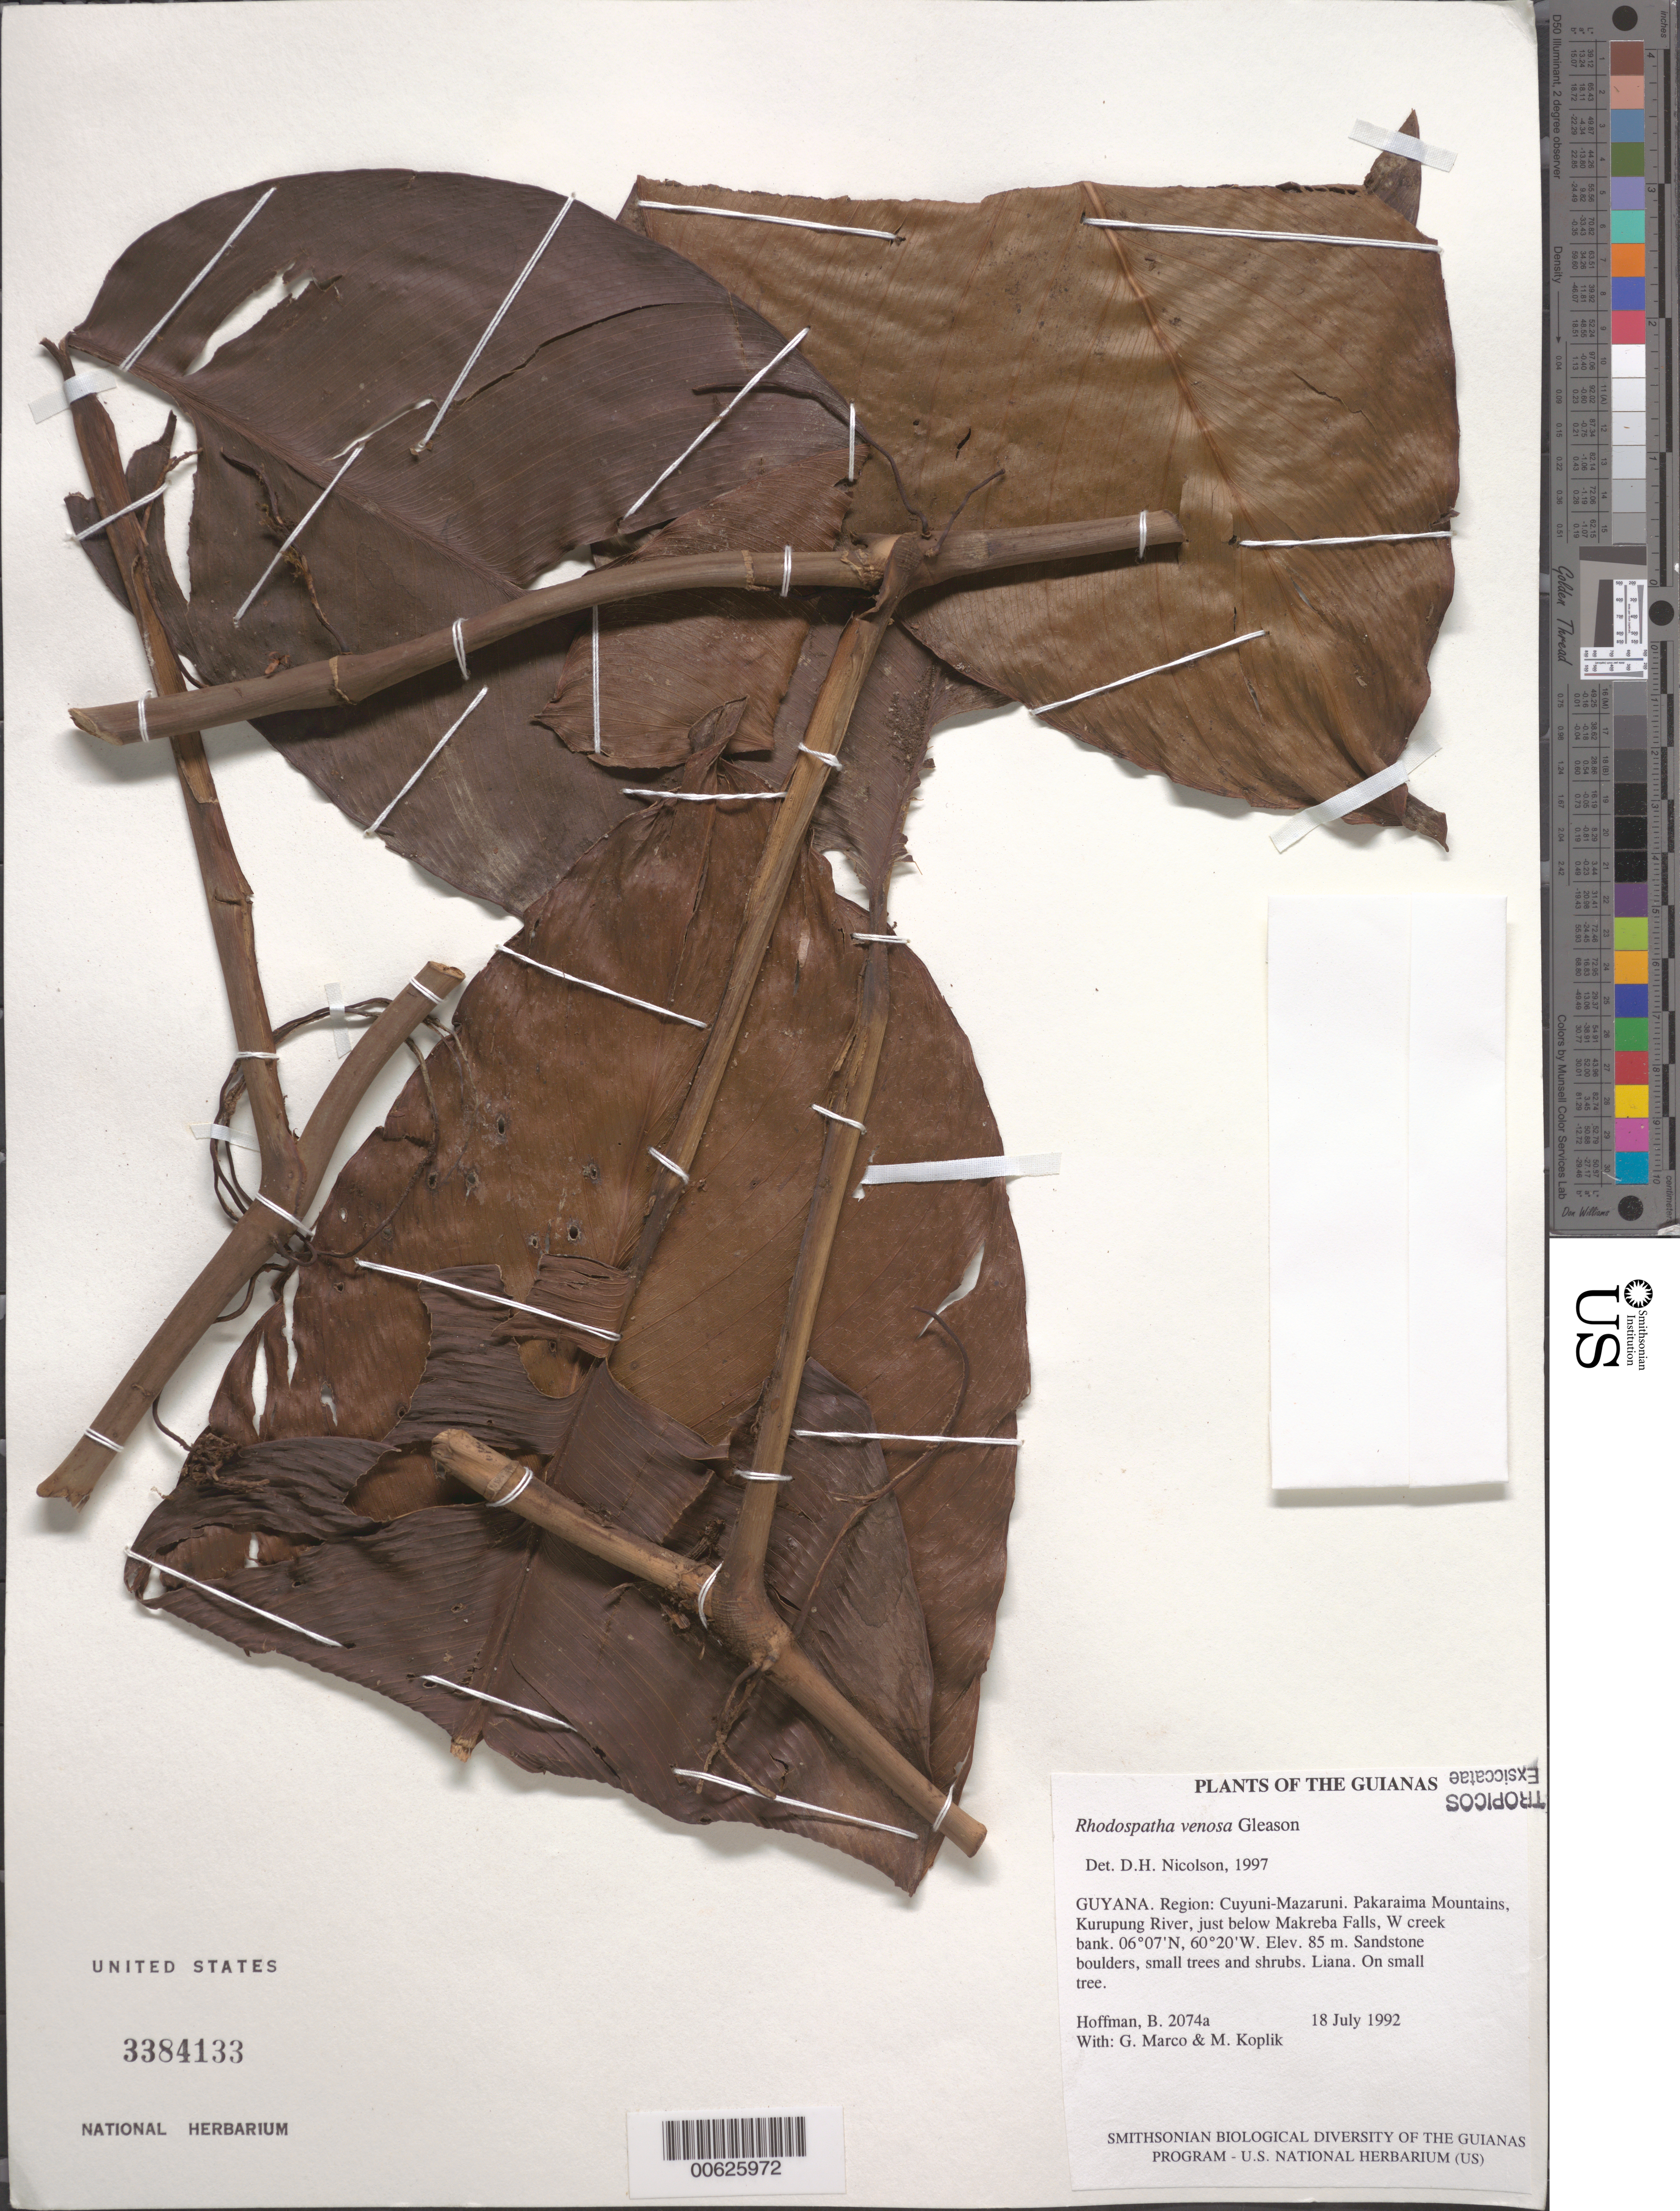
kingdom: Plantae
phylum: Tracheophyta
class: Liliopsida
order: Alismatales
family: Araceae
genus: Rhodospatha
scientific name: Rhodospatha venosa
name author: Gleason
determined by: Nicolson, Dan H.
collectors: B. Hoffman, G. Marco & M. Koplik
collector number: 2074 a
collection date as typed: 18 July 1992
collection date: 1992-07-18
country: Guyana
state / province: Cuyuni-Mazaruni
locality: Pakaraima Mountains, Kurupung River, just below Makreba Falls, W creek bank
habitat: Sandstone boulders, small trees and shrubs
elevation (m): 85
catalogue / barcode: US 3384133